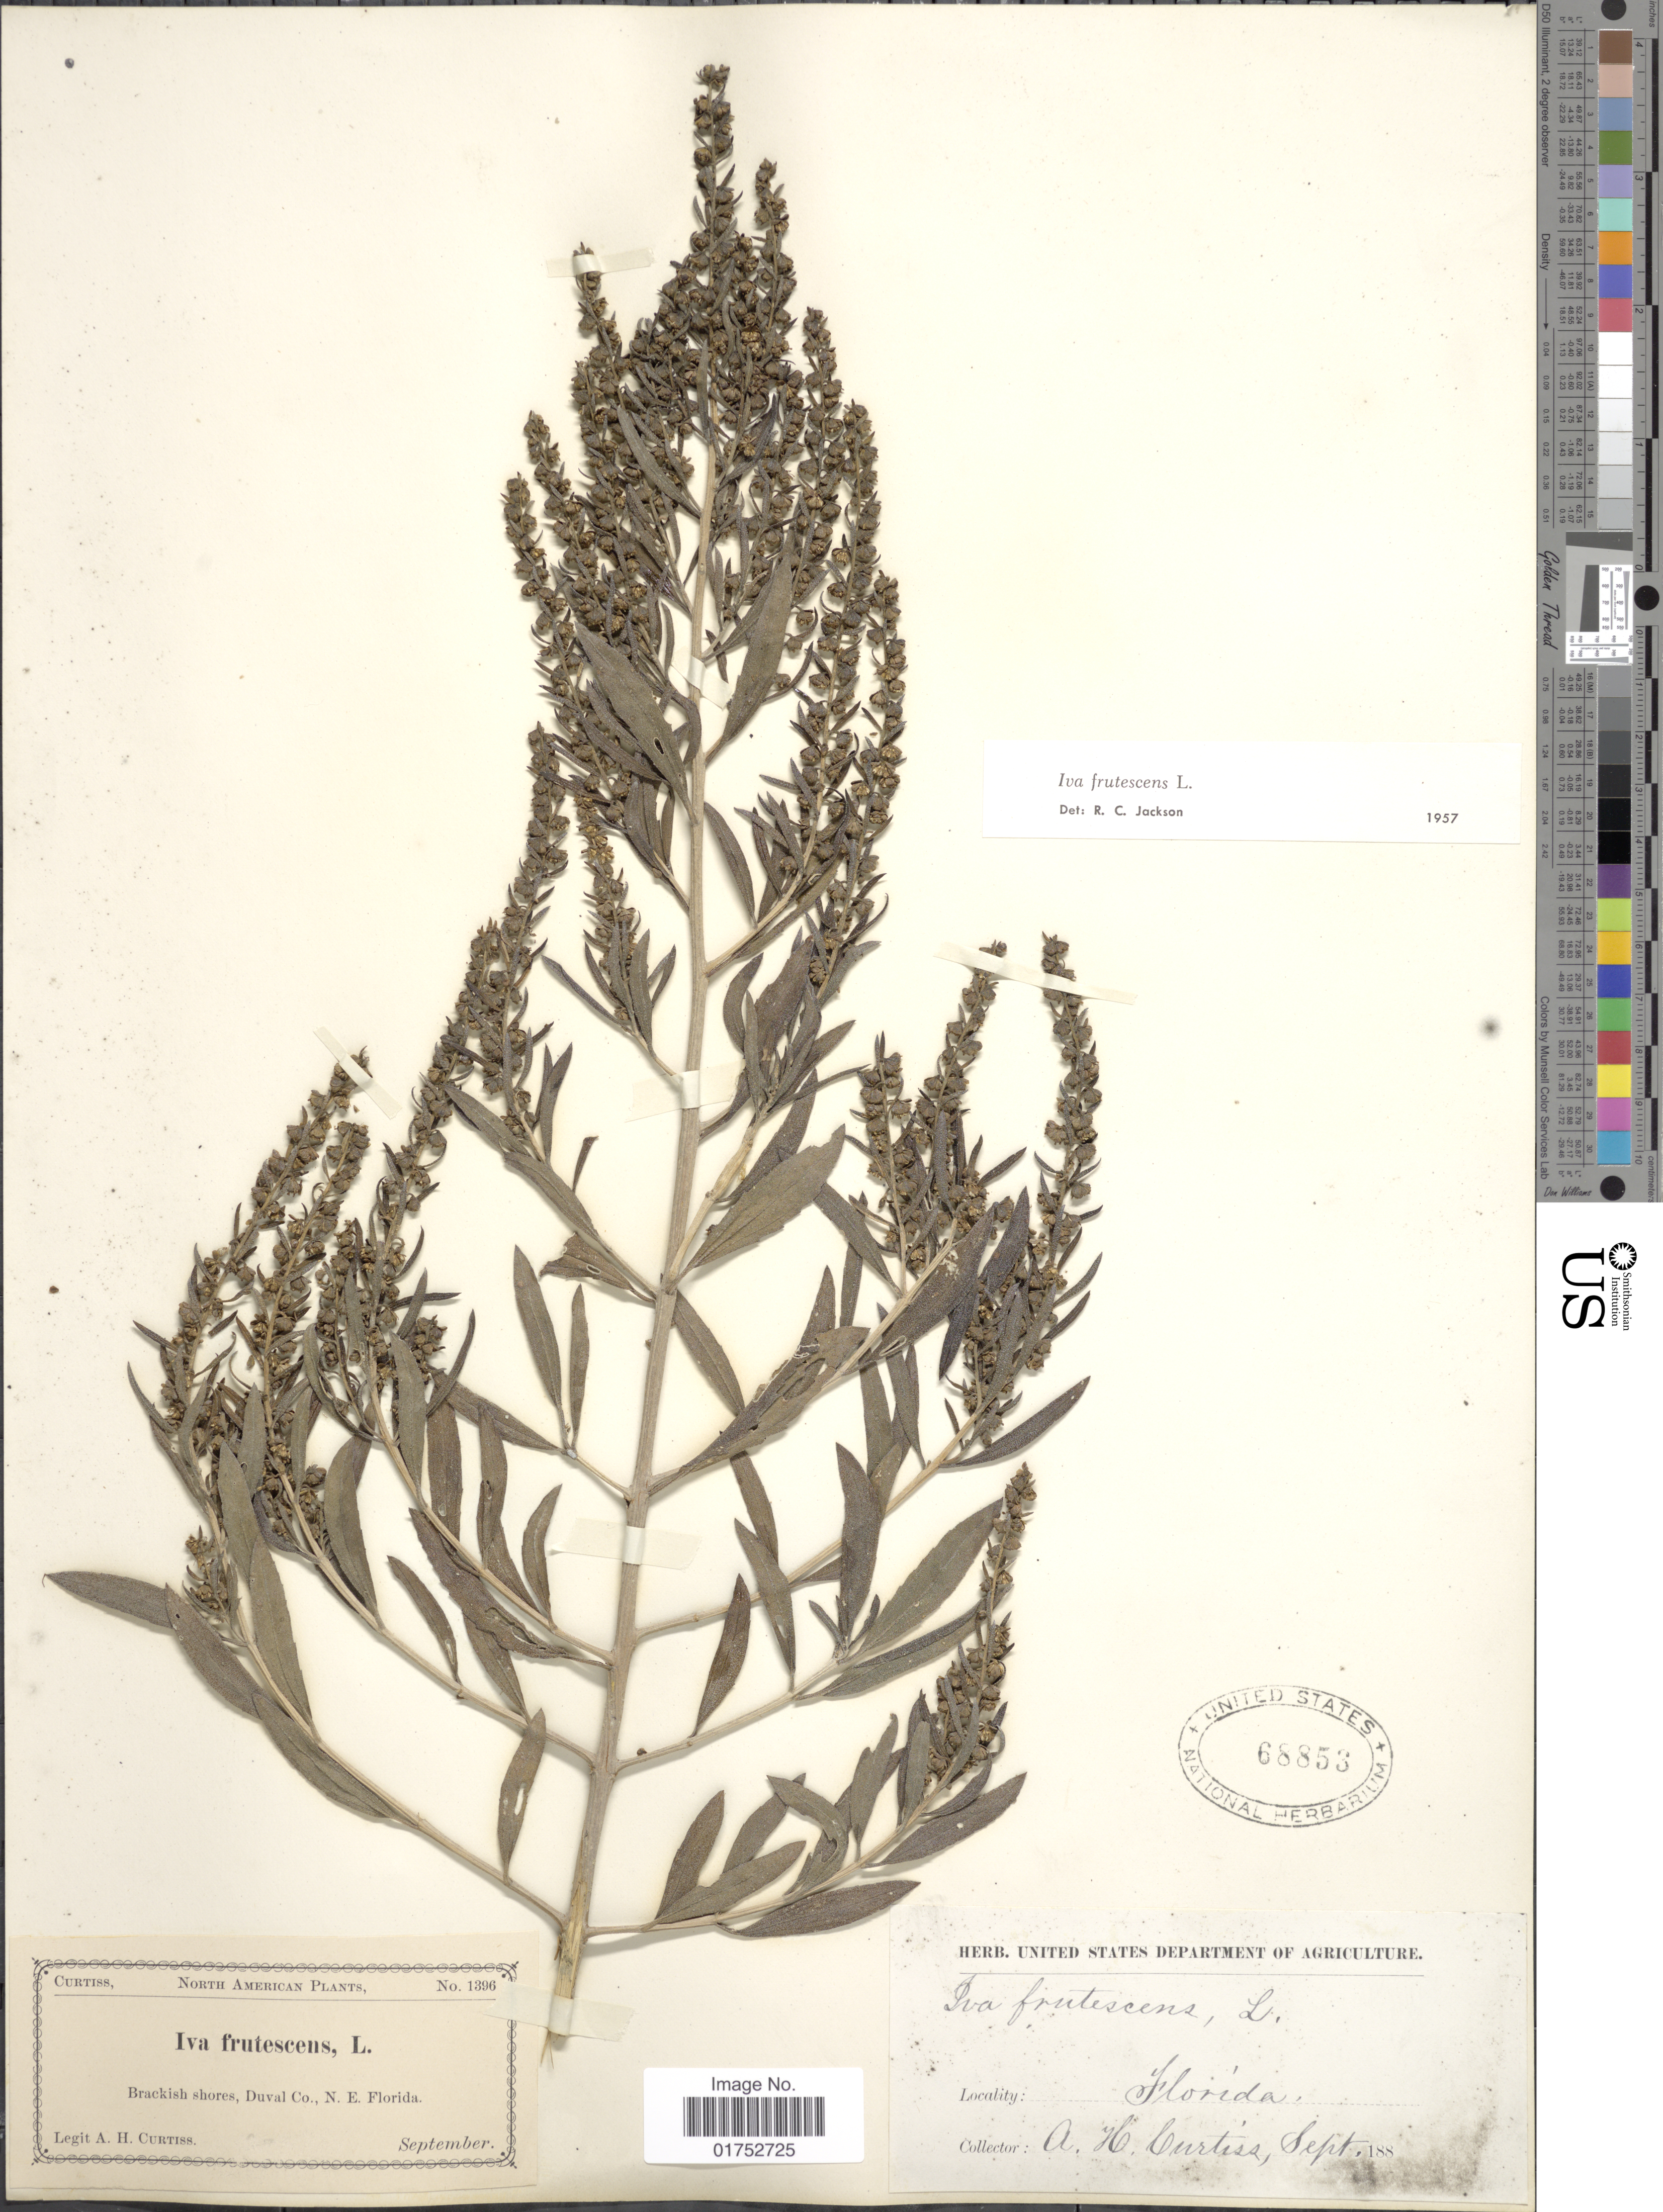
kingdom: Plantae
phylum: Tracheophyta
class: Magnoliopsida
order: Asterales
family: Asteraceae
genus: Iva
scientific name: Iva frutescens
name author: L.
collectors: A. H. Curtiss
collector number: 1396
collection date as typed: September 188-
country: United States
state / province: Florida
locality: Brackish shores, Duval Co., N. E. Florida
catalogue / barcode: US 68853